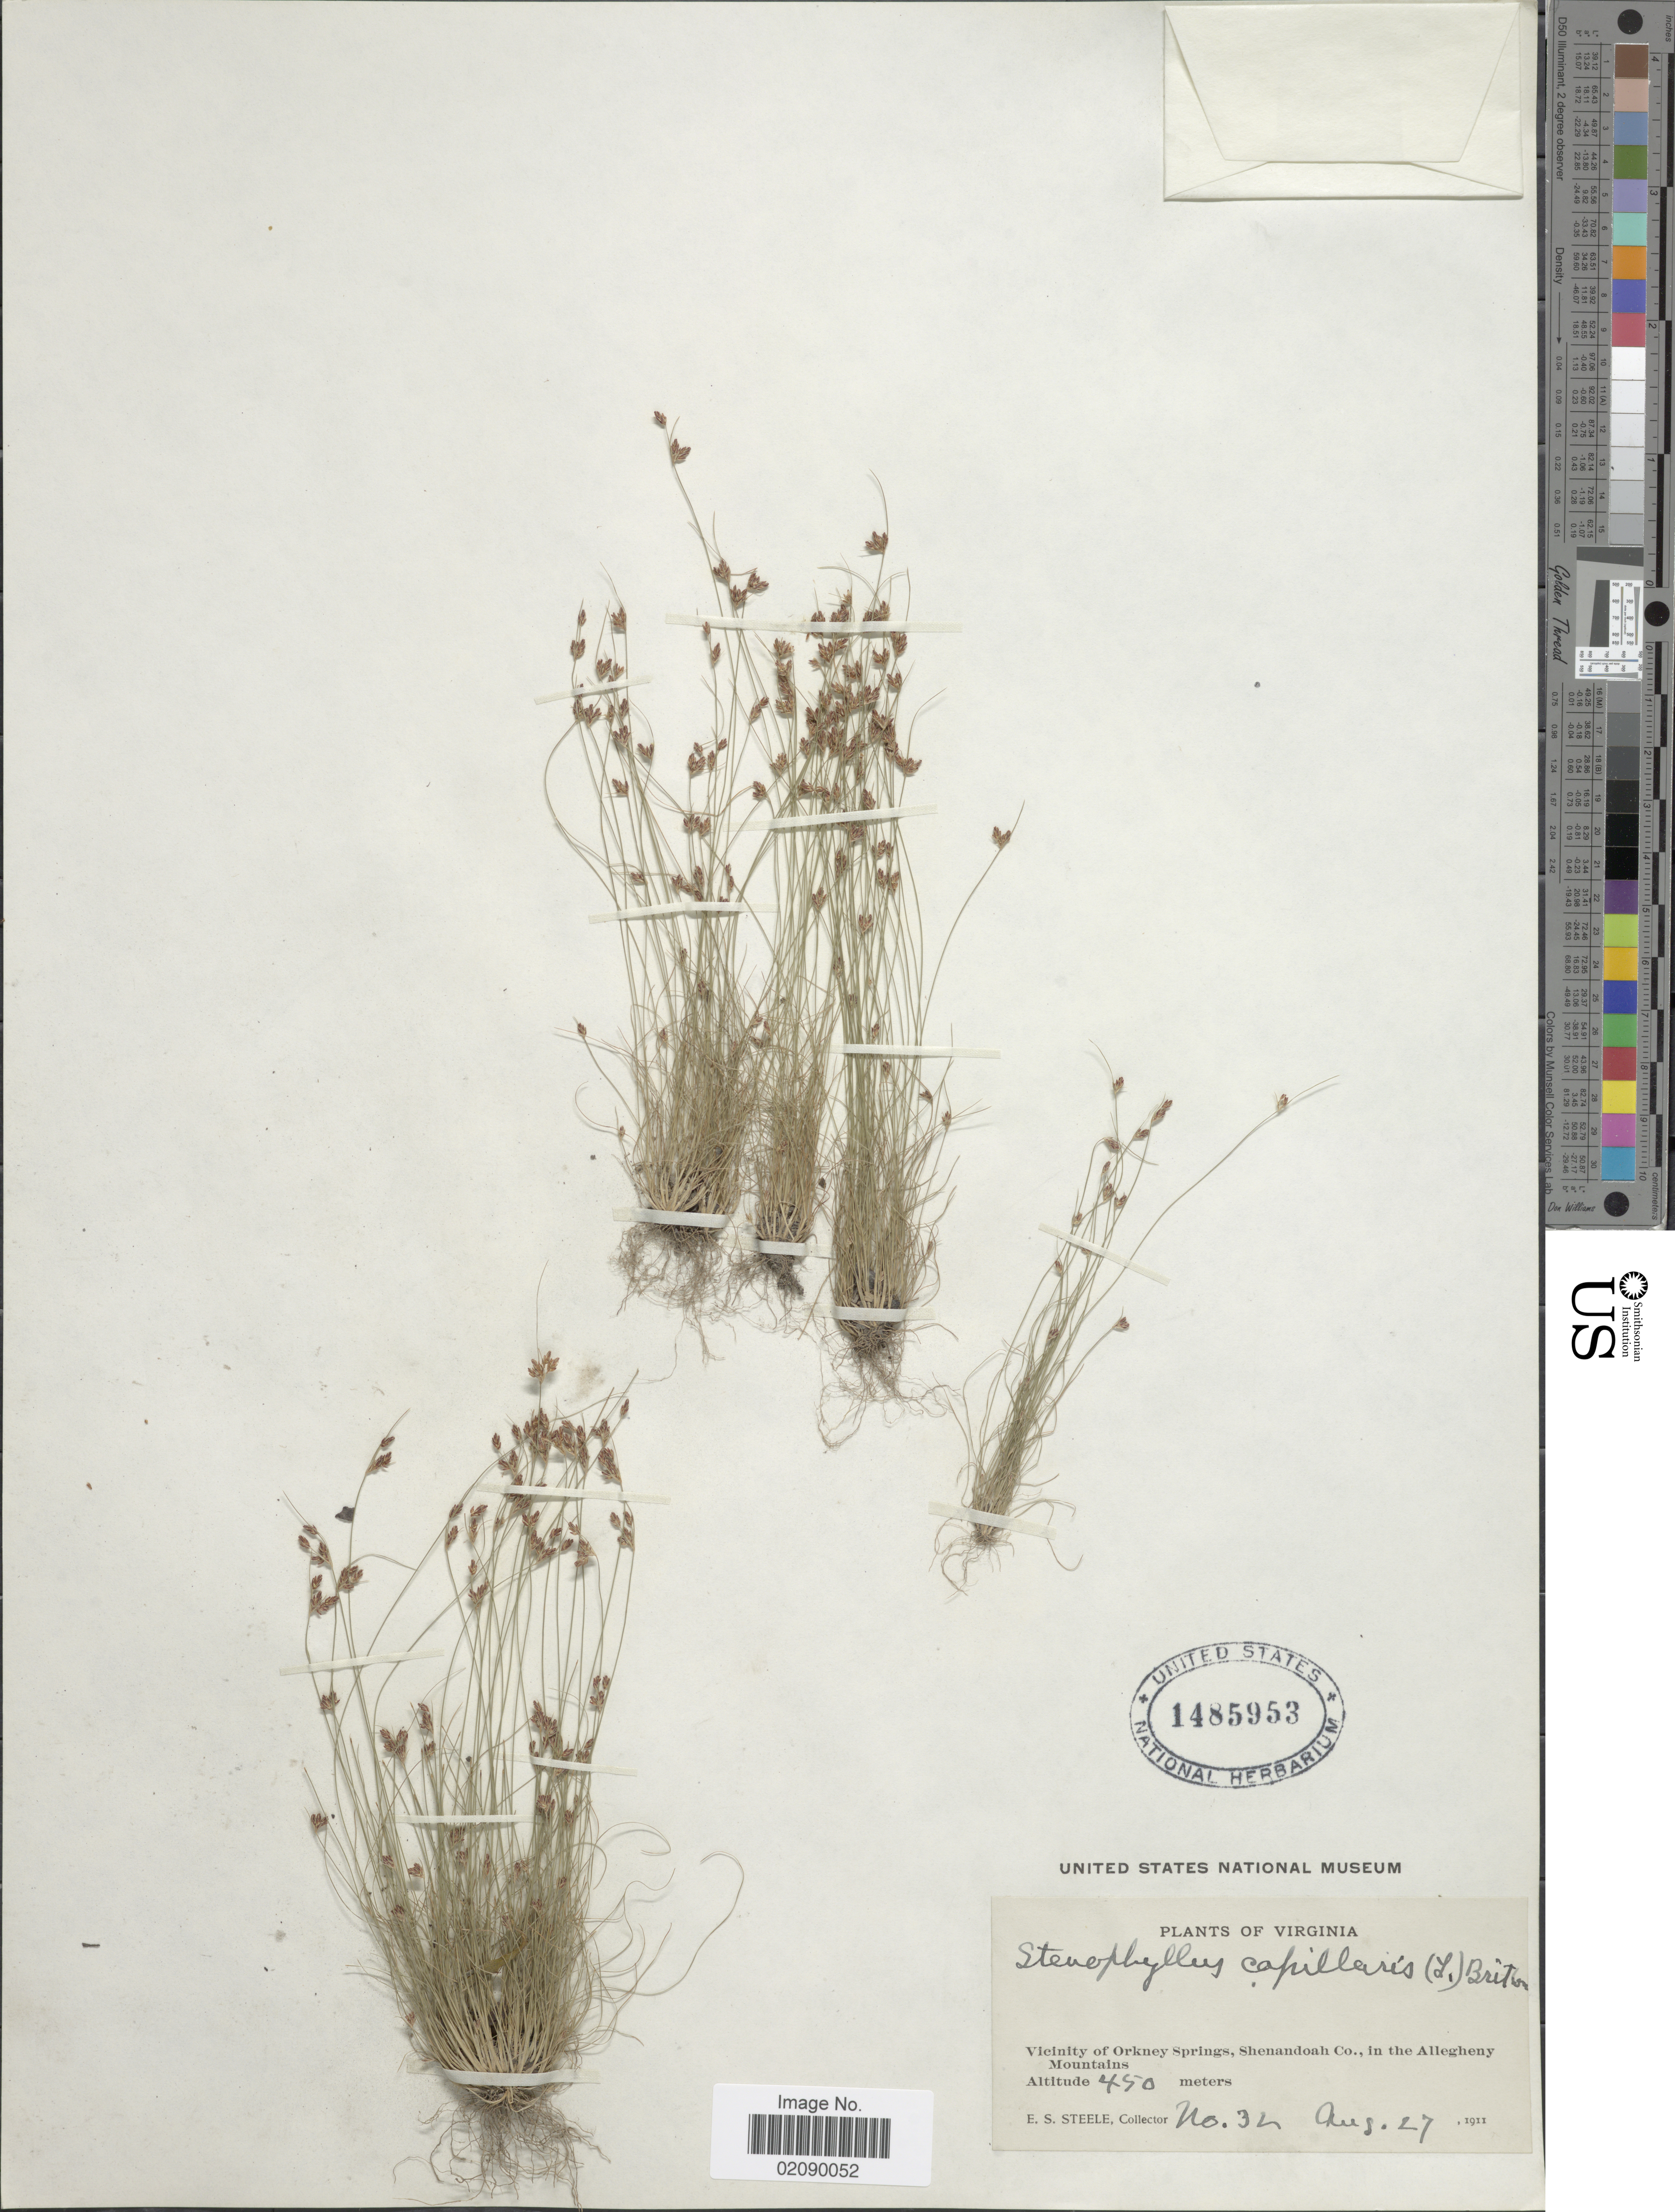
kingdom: Plantae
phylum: Tracheophyta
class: Liliopsida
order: Poales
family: Cyperaceae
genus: Bulbostylis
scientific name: Bulbostylis capillaris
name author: (L.) Kunth ex C.B. Clarke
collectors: E. Steele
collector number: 32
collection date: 1911-08-27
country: United States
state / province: Virginia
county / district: Shenandoah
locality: Vicinity of Orkney Springs, Shenandoah Co., in the Allegheny Mountains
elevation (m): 450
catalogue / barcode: US 1485953